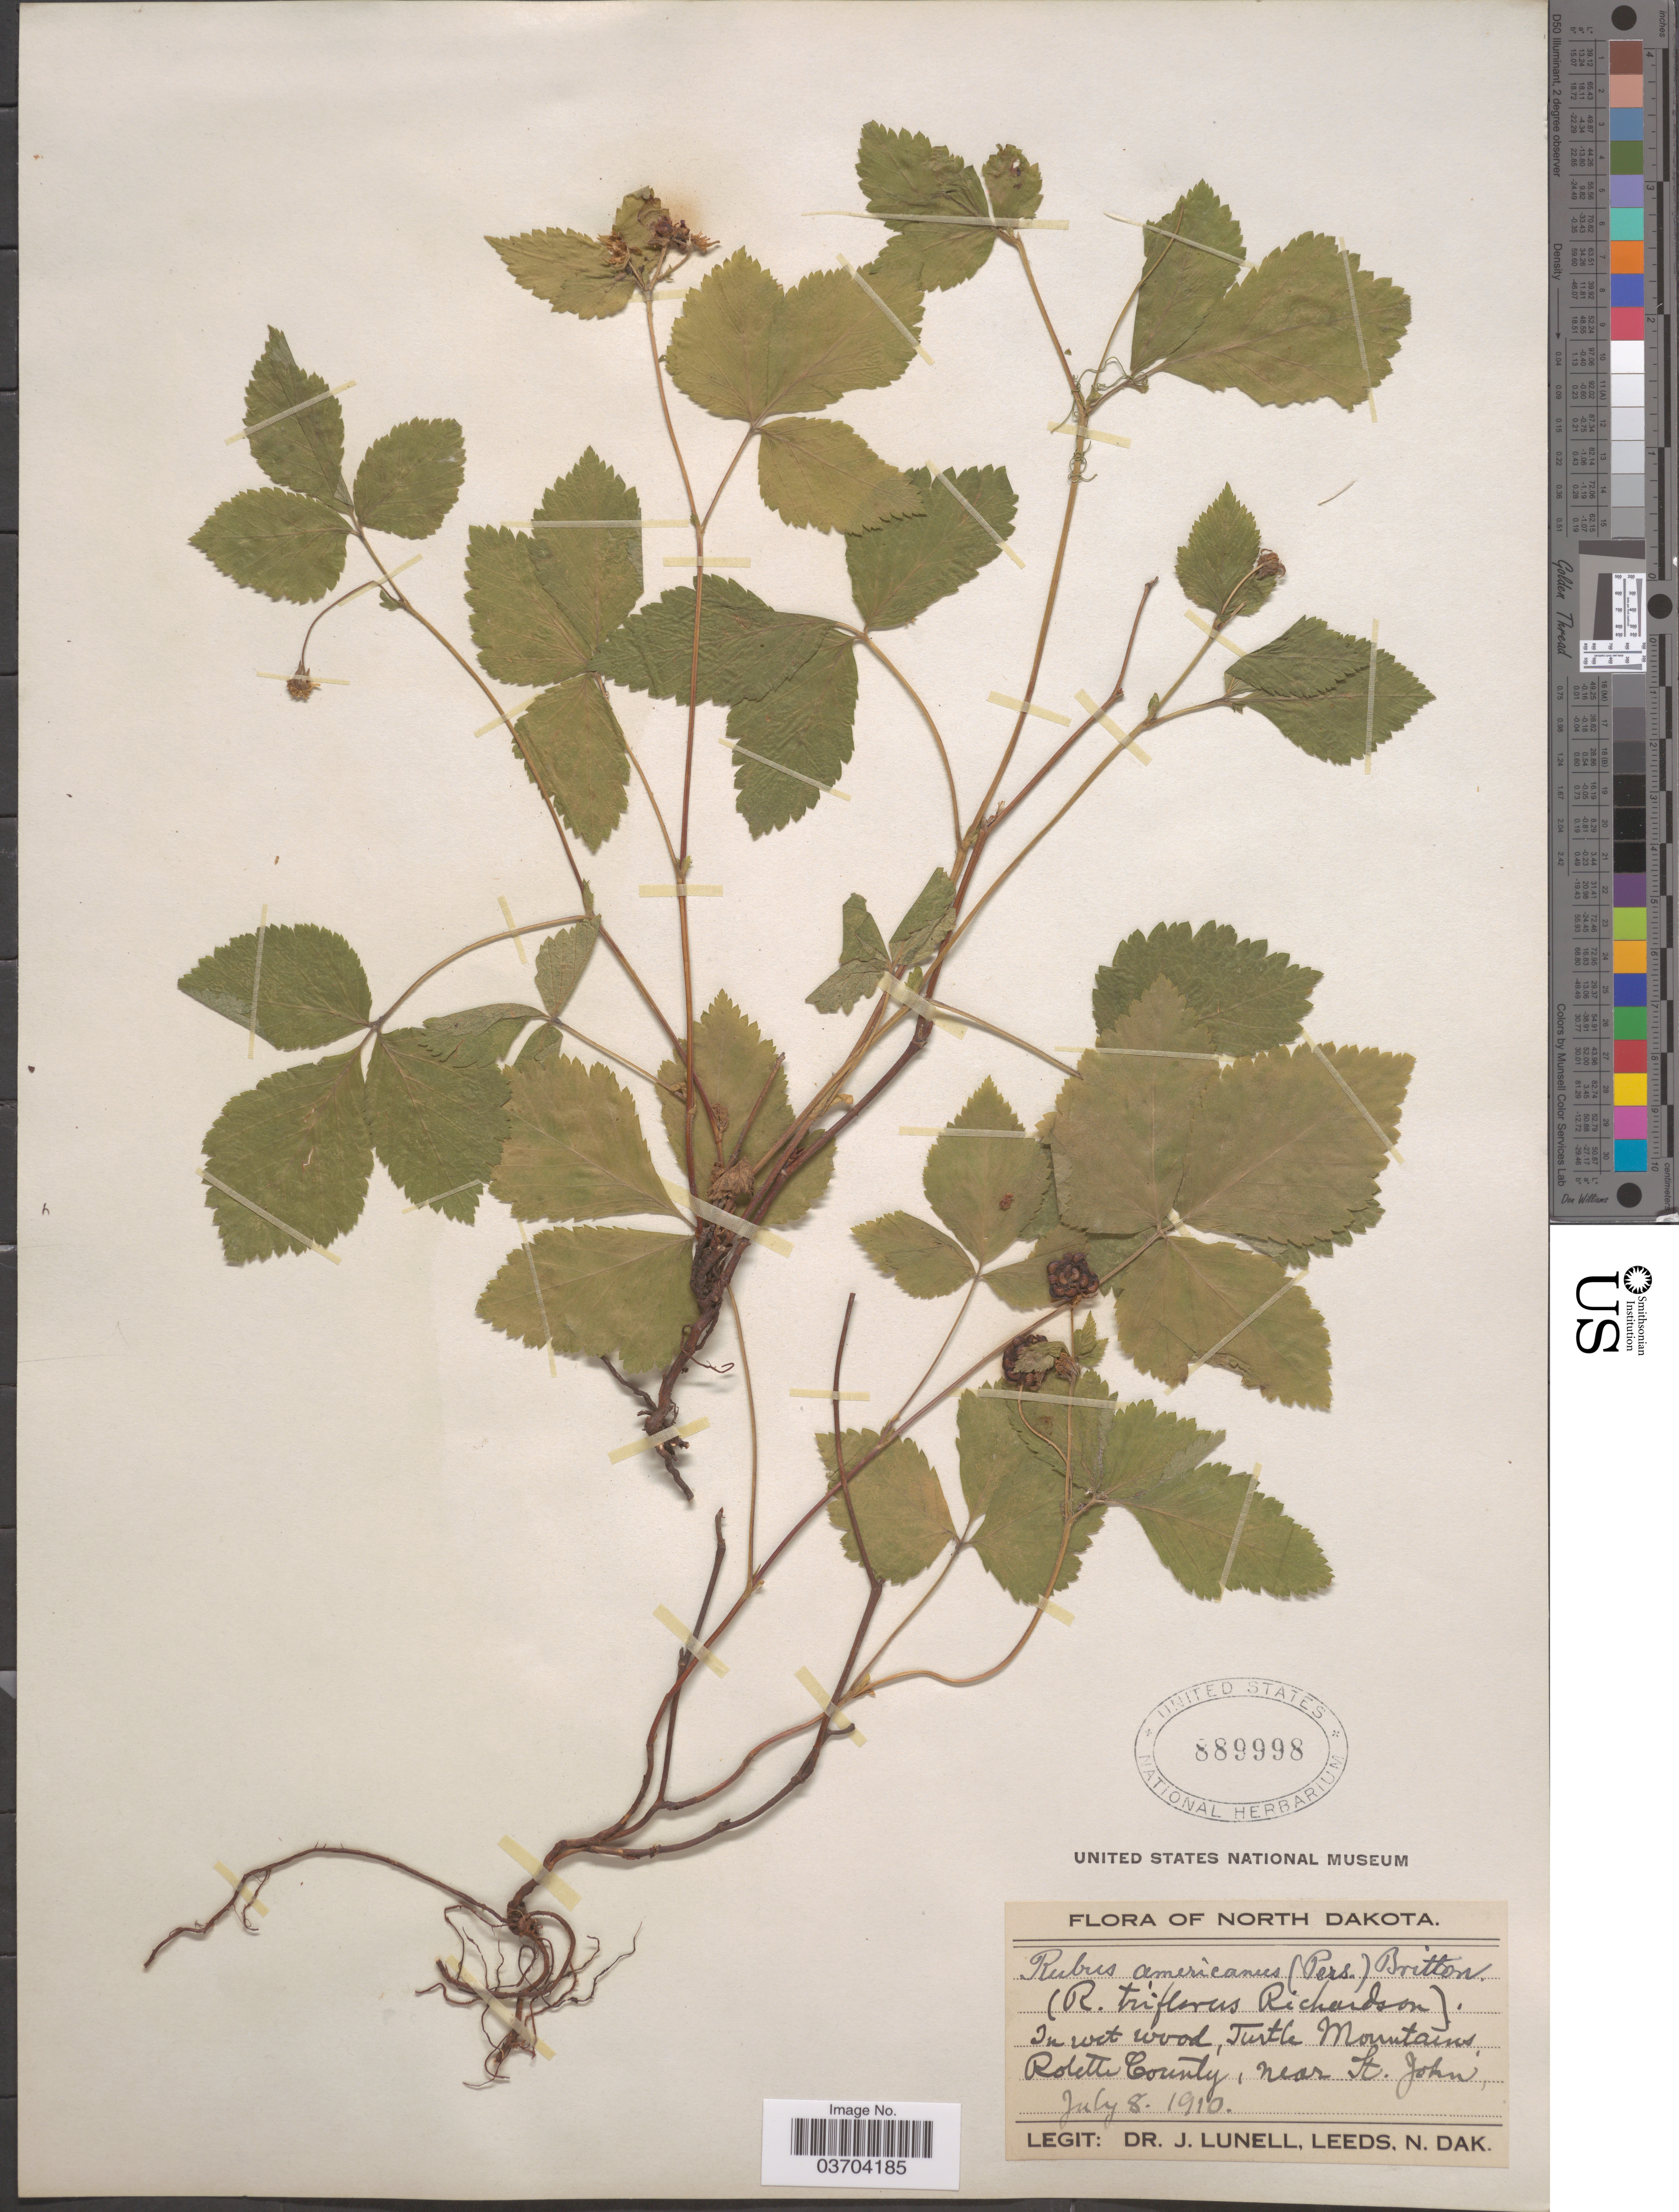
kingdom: Plantae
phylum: Tracheophyta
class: Magnoliopsida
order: Rosales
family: Rosaceae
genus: Rubus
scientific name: Rubus americanus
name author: (Pers.) Britton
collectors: J. Lunell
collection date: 1910-07-08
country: United States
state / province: North Dakota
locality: Turtle Mountains, Rolette County, near St. John.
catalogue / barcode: US 889998